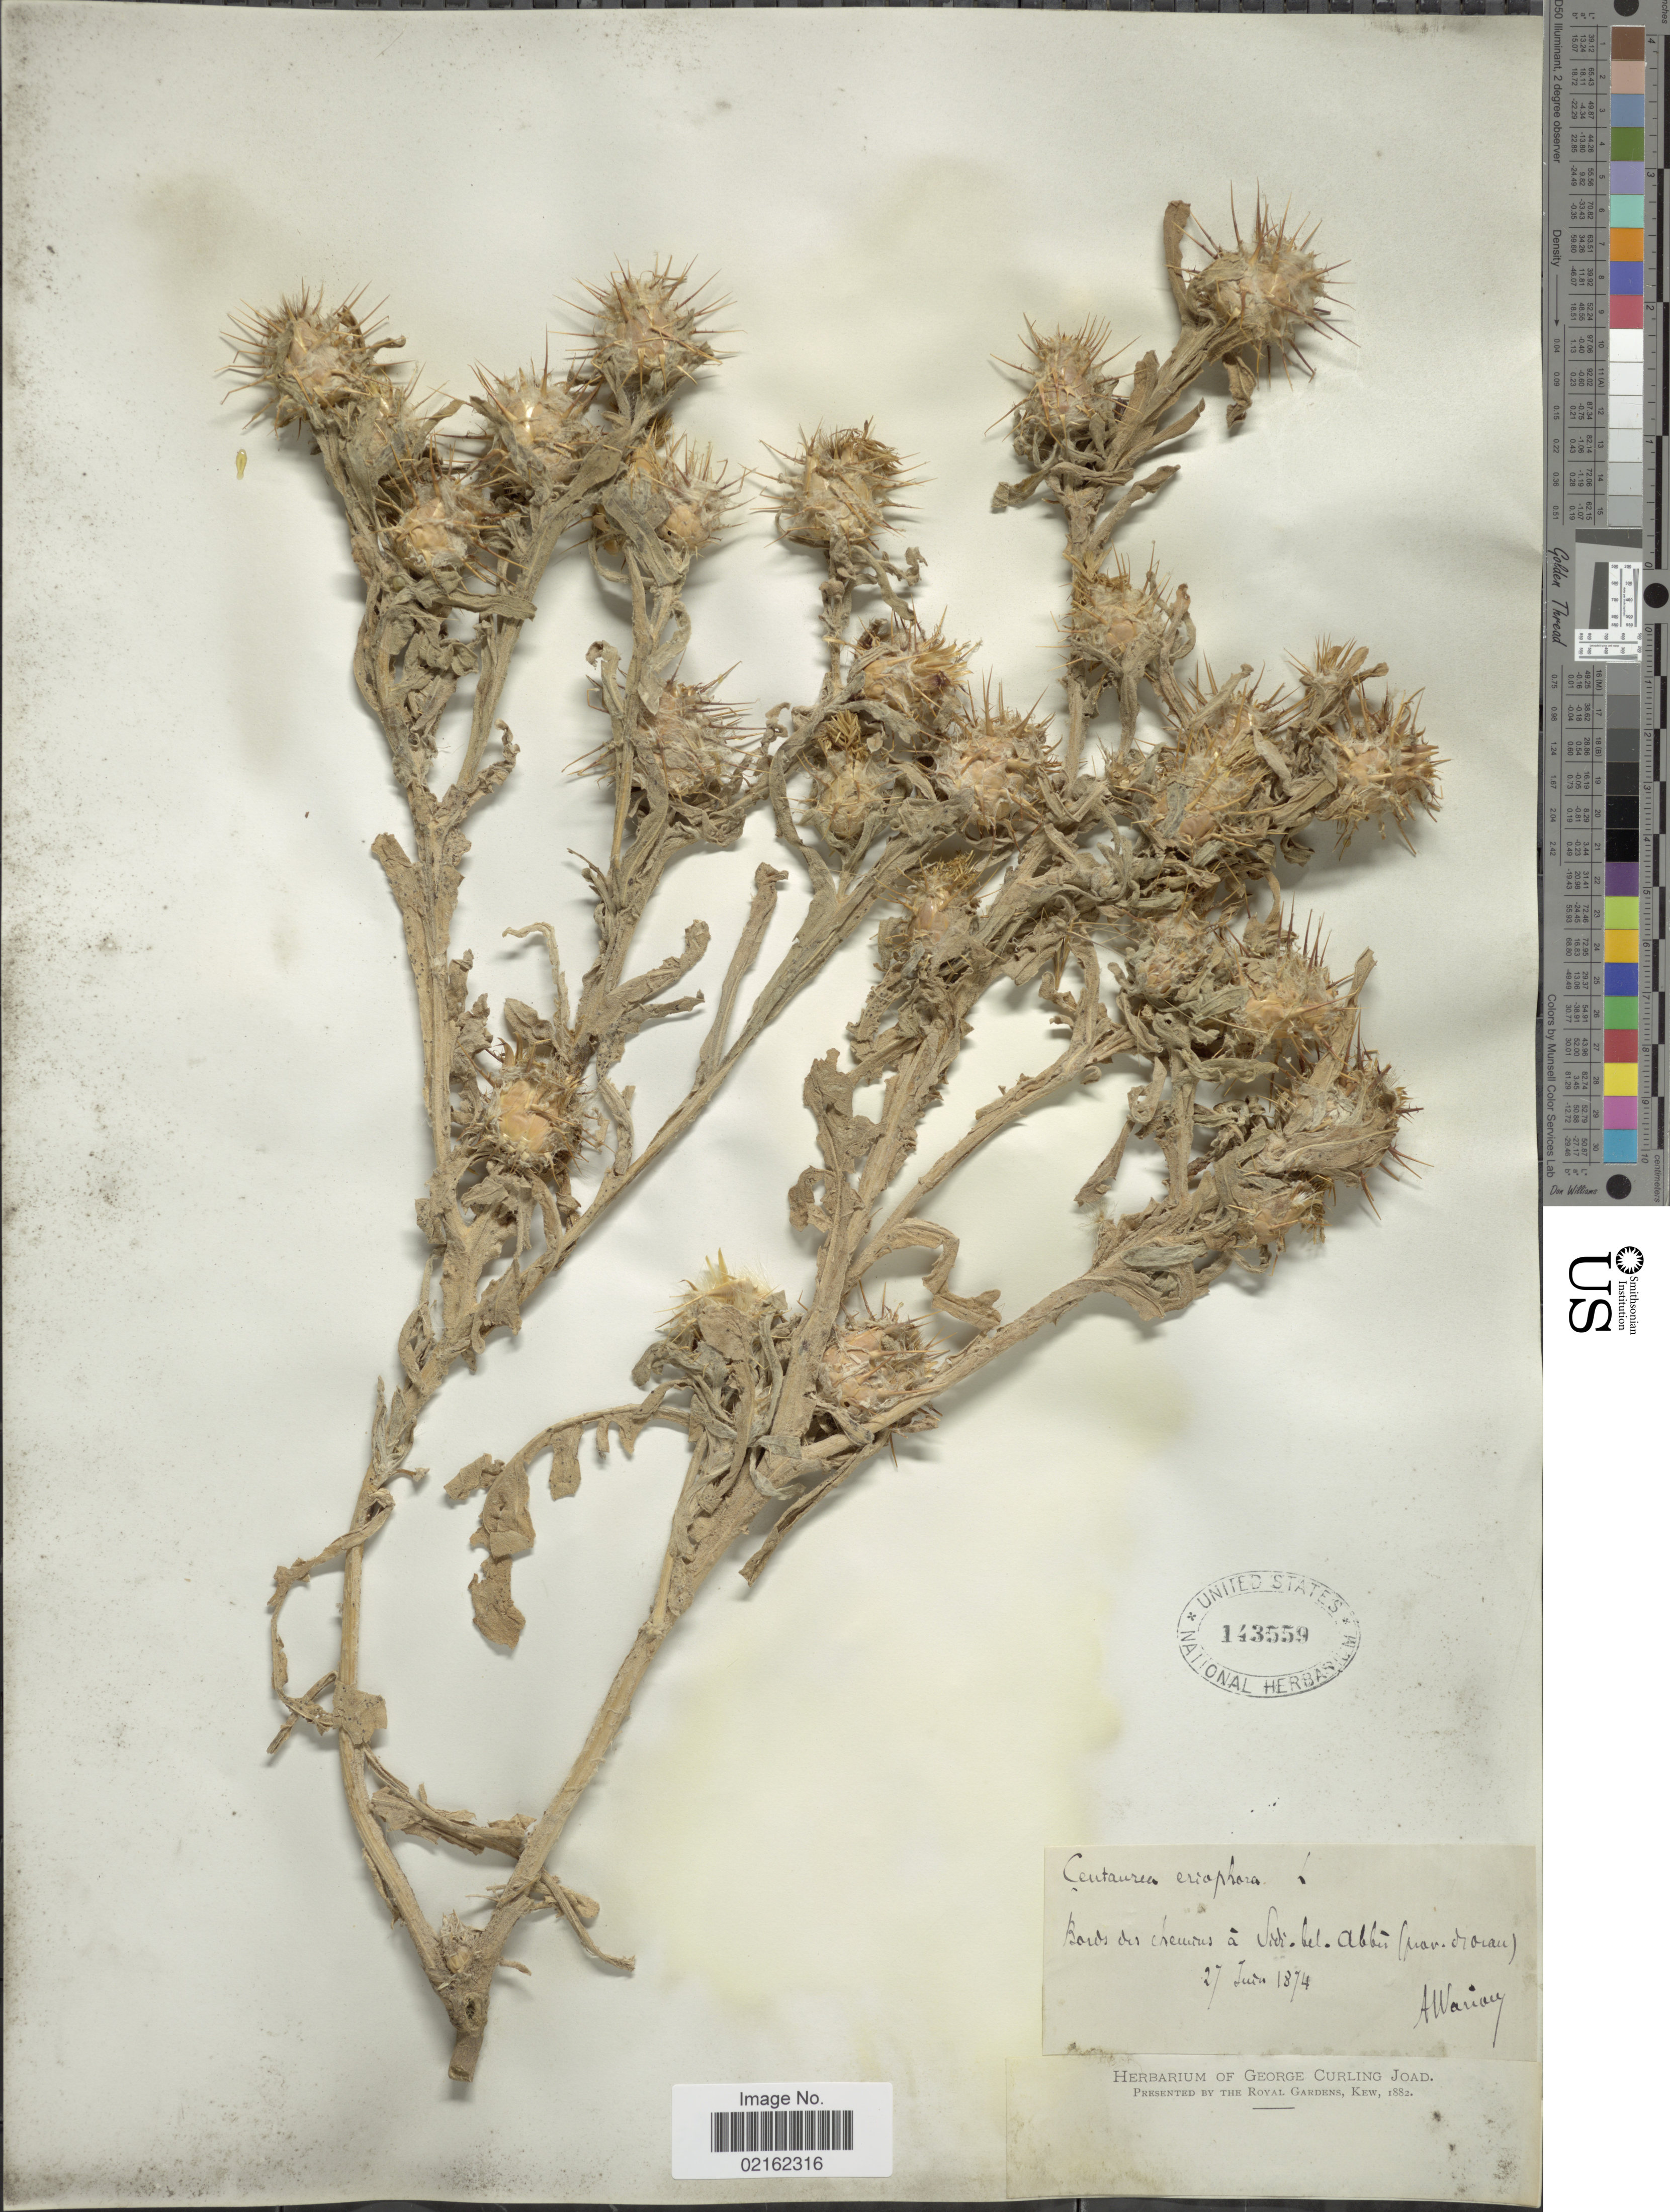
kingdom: Plantae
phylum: Tracheophyta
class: Magnoliopsida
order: Asterales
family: Asteraceae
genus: Centaurea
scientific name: Centaurea eriophora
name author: L.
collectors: A. Warion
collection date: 1874-06-27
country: Algeria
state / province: Oran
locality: Bords des champs a Sidi-bei-Abbes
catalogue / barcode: US 143559